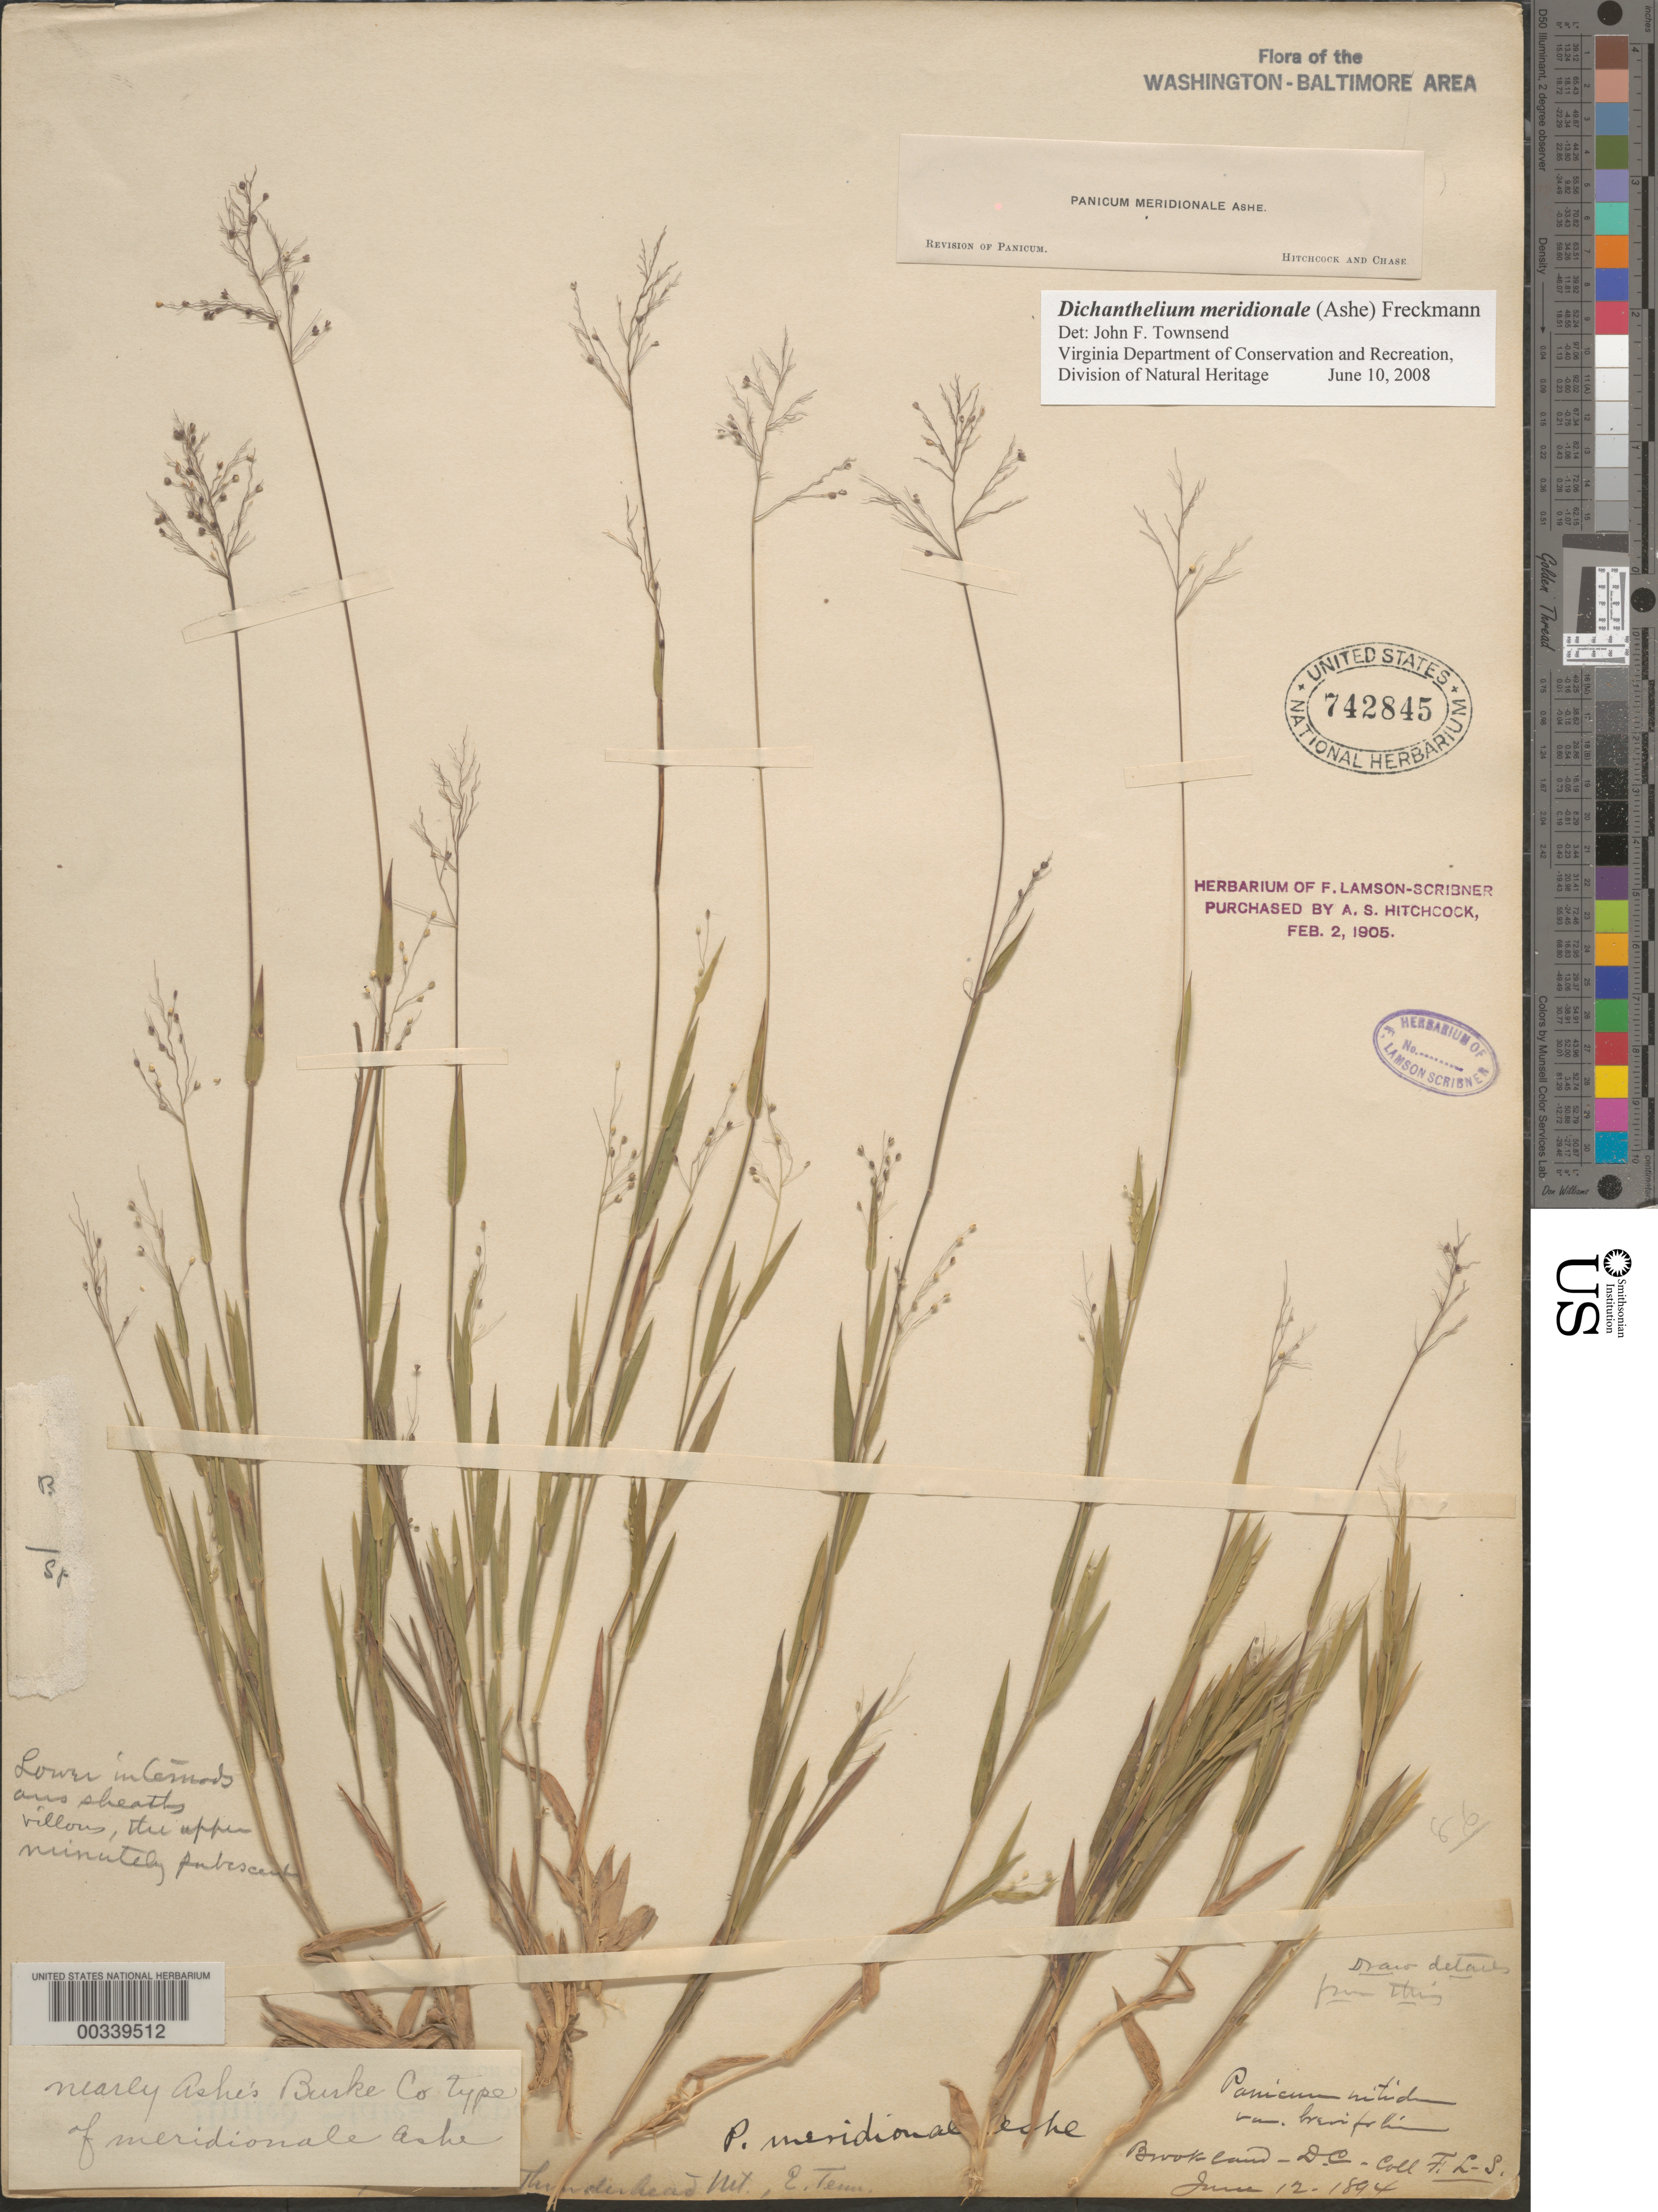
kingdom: Plantae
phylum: Tracheophyta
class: Liliopsida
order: Poales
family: Poaceae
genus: Dichanthelium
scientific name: Dichanthelium meridionale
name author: (Ashe) Freckmann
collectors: F. L. Scribner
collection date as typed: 12 Jun 1894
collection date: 1894-06-12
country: United States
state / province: District of Columbia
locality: Brookland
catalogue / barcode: US 742845